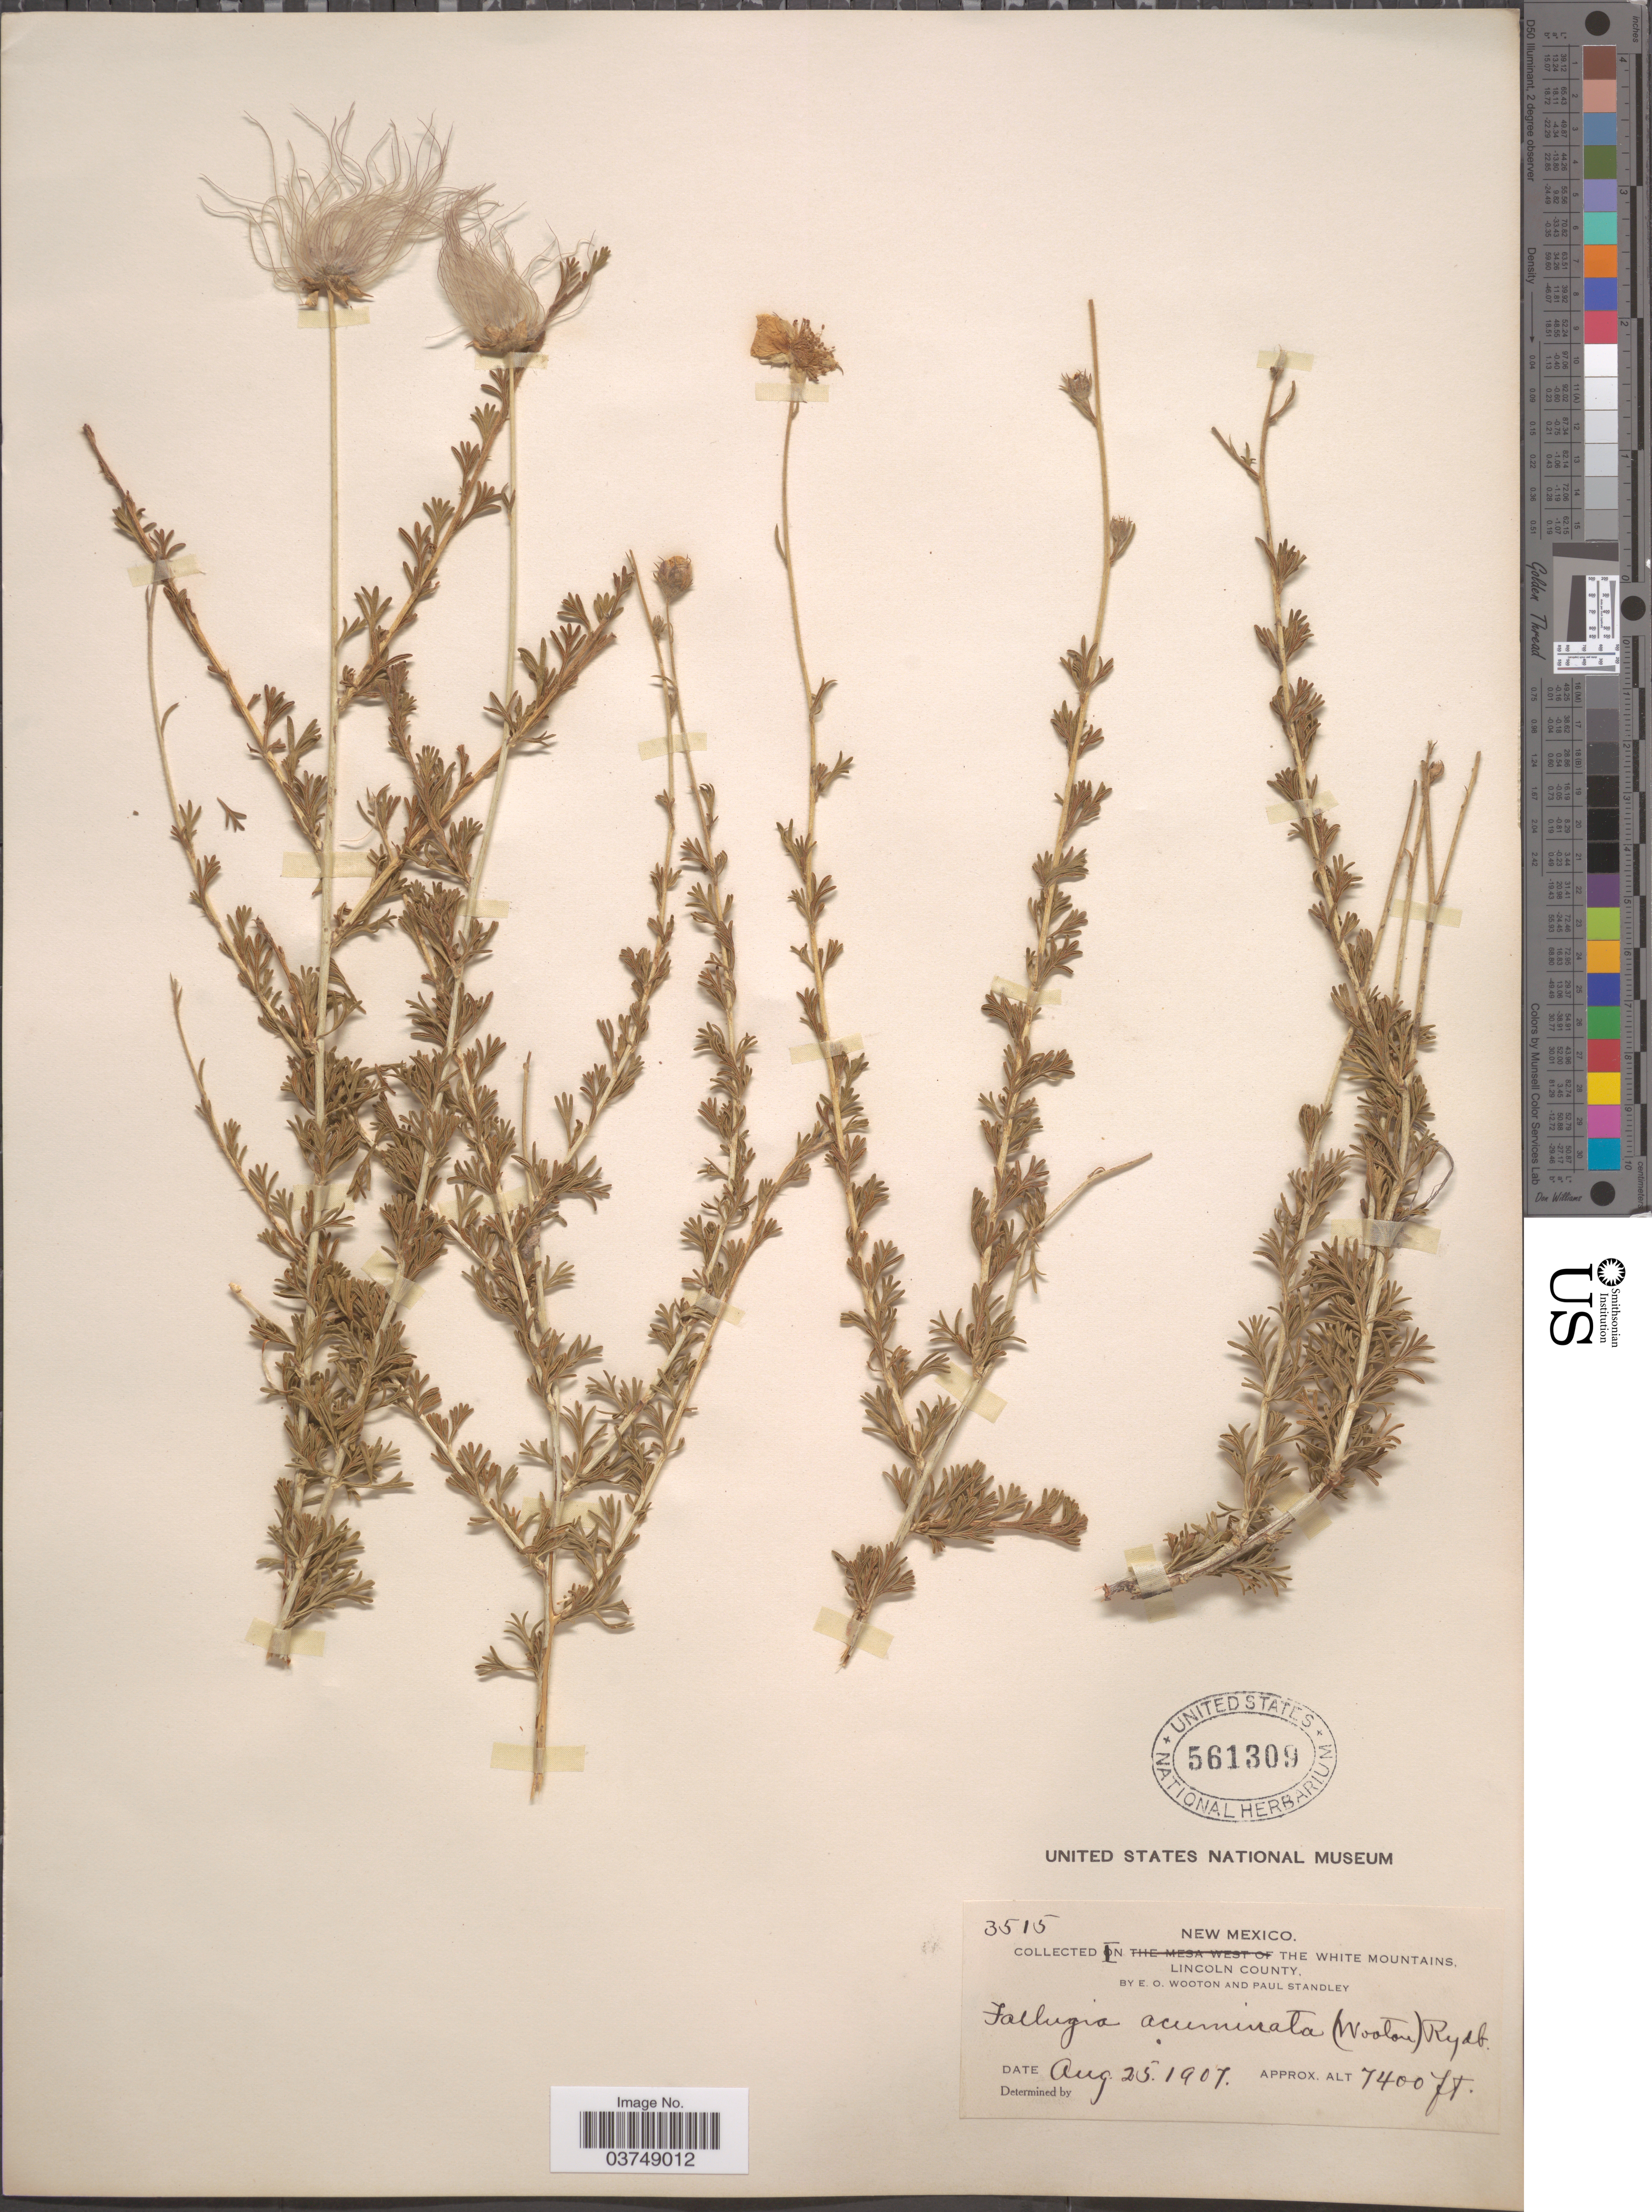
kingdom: Plantae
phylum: Tracheophyta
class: Magnoliopsida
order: Rosales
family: Rosaceae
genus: Fallugia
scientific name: Fallugia acuminata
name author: (Wooton) Rydb.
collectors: E. O. Wooton & P. C. Standley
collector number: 3515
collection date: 1907-08-25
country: United States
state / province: New Mexico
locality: In the White Mountains, Lincoln County.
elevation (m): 2256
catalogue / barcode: US 561309